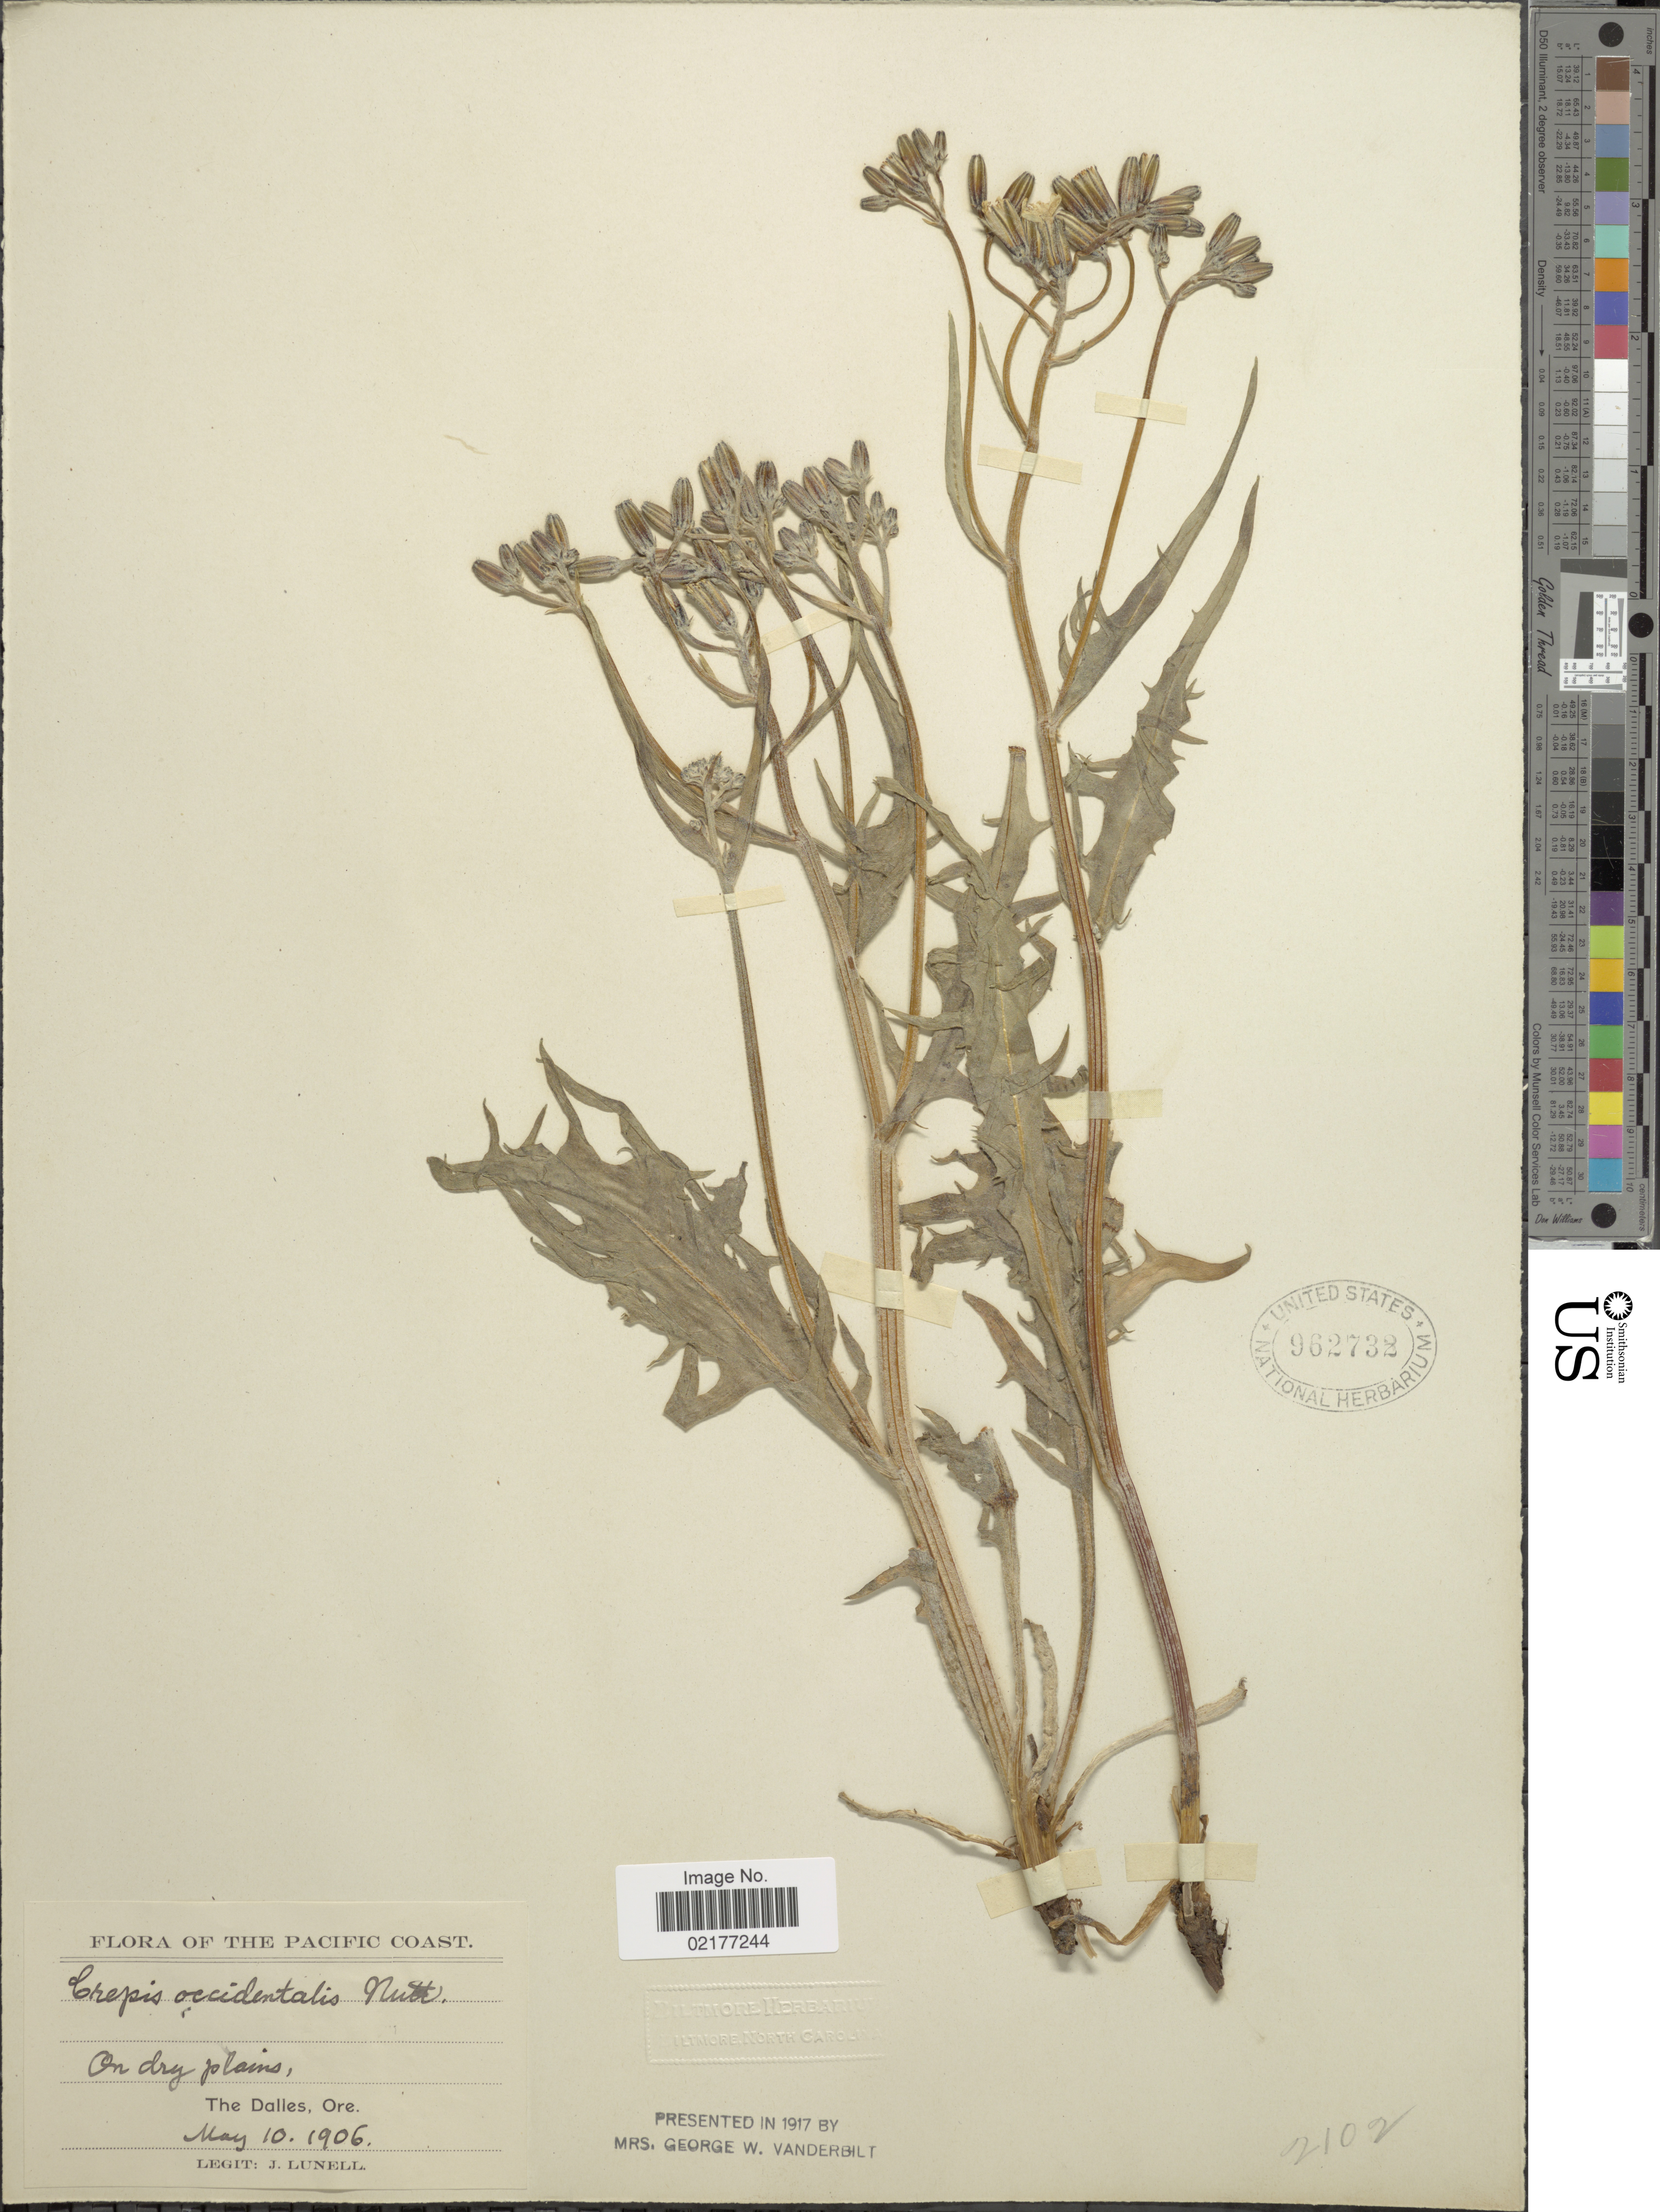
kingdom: Plantae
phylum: Tracheophyta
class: Magnoliopsida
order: Asterales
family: Asteraceae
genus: Crepis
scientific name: Crepis occidentalis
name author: Nutt.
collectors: J. Lunell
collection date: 1906-05-10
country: United States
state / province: Oregon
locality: The Dalles, Ore.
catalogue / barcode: US 962732